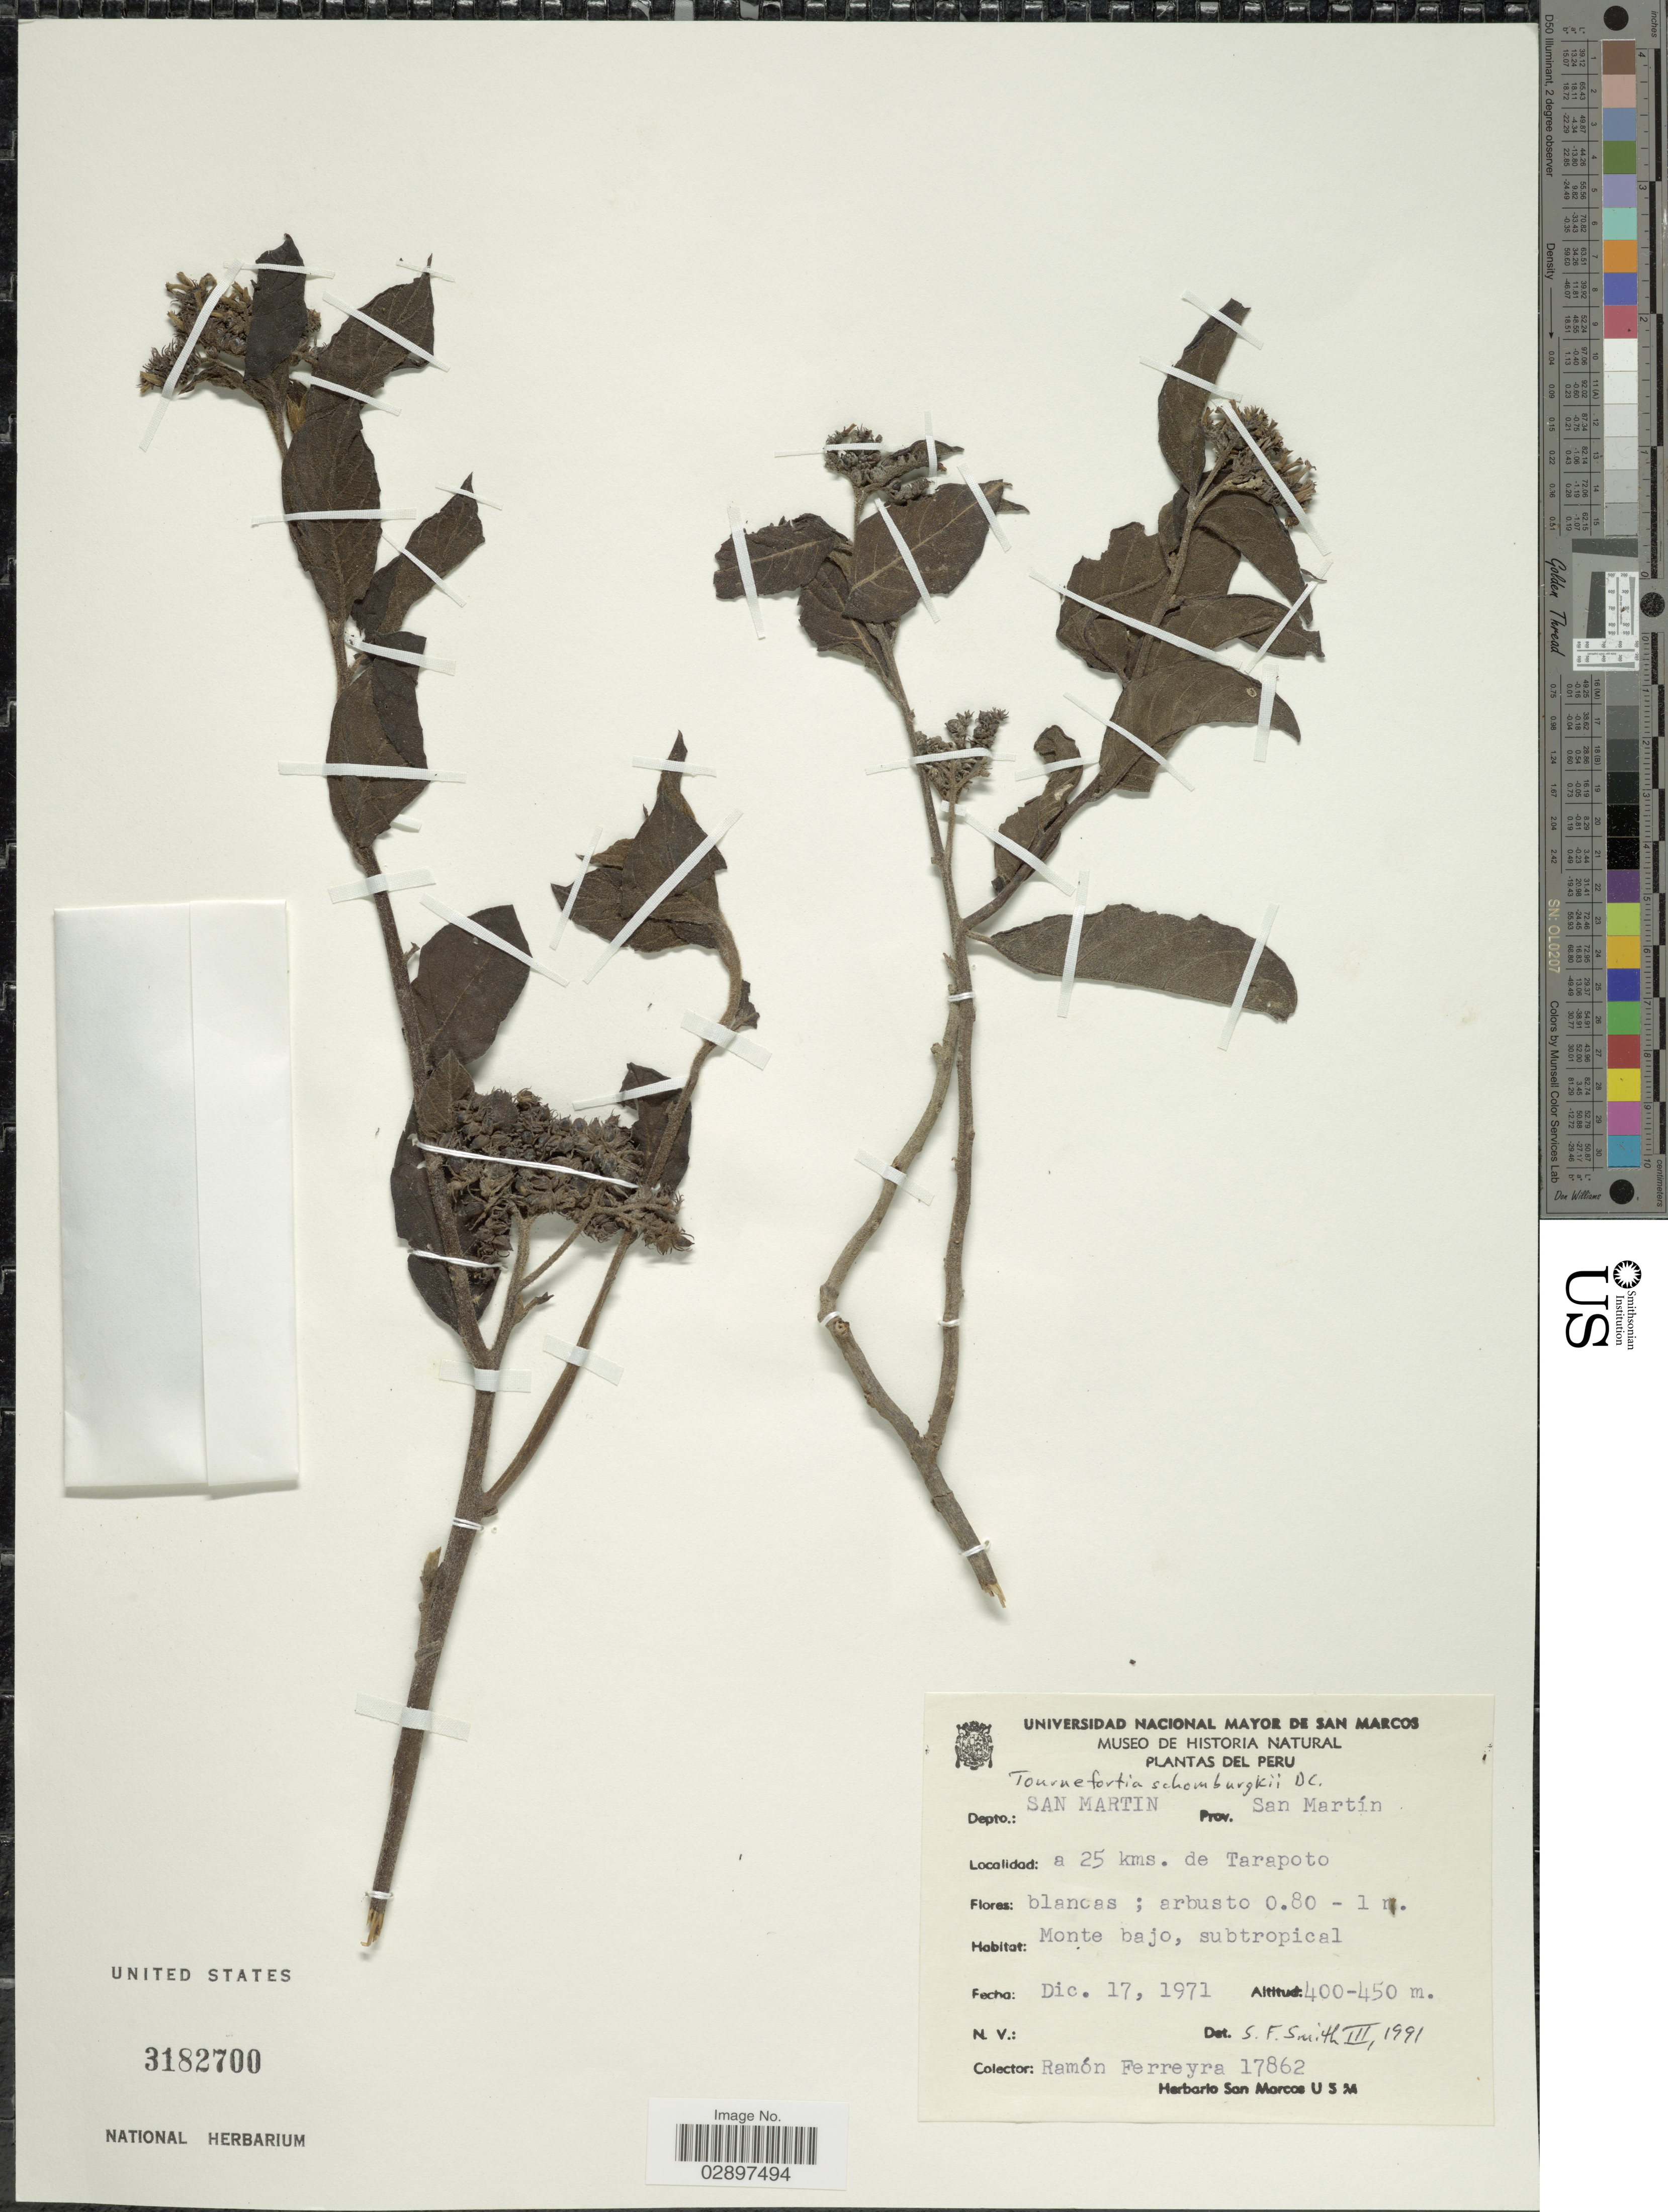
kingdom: Plantae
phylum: Tracheophyta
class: Magnoliopsida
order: Boraginales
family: Heliotropiaceae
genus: Tournefortia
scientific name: Tournefortia schomburgkii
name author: DC.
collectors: R. A. Ferreyra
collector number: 17862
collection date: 1971-12-17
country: Peru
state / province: San Martín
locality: Depto.: San Martin. Prov. San Martín. A 25 kms. de Tarapoto.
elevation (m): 400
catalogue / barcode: US 3182700